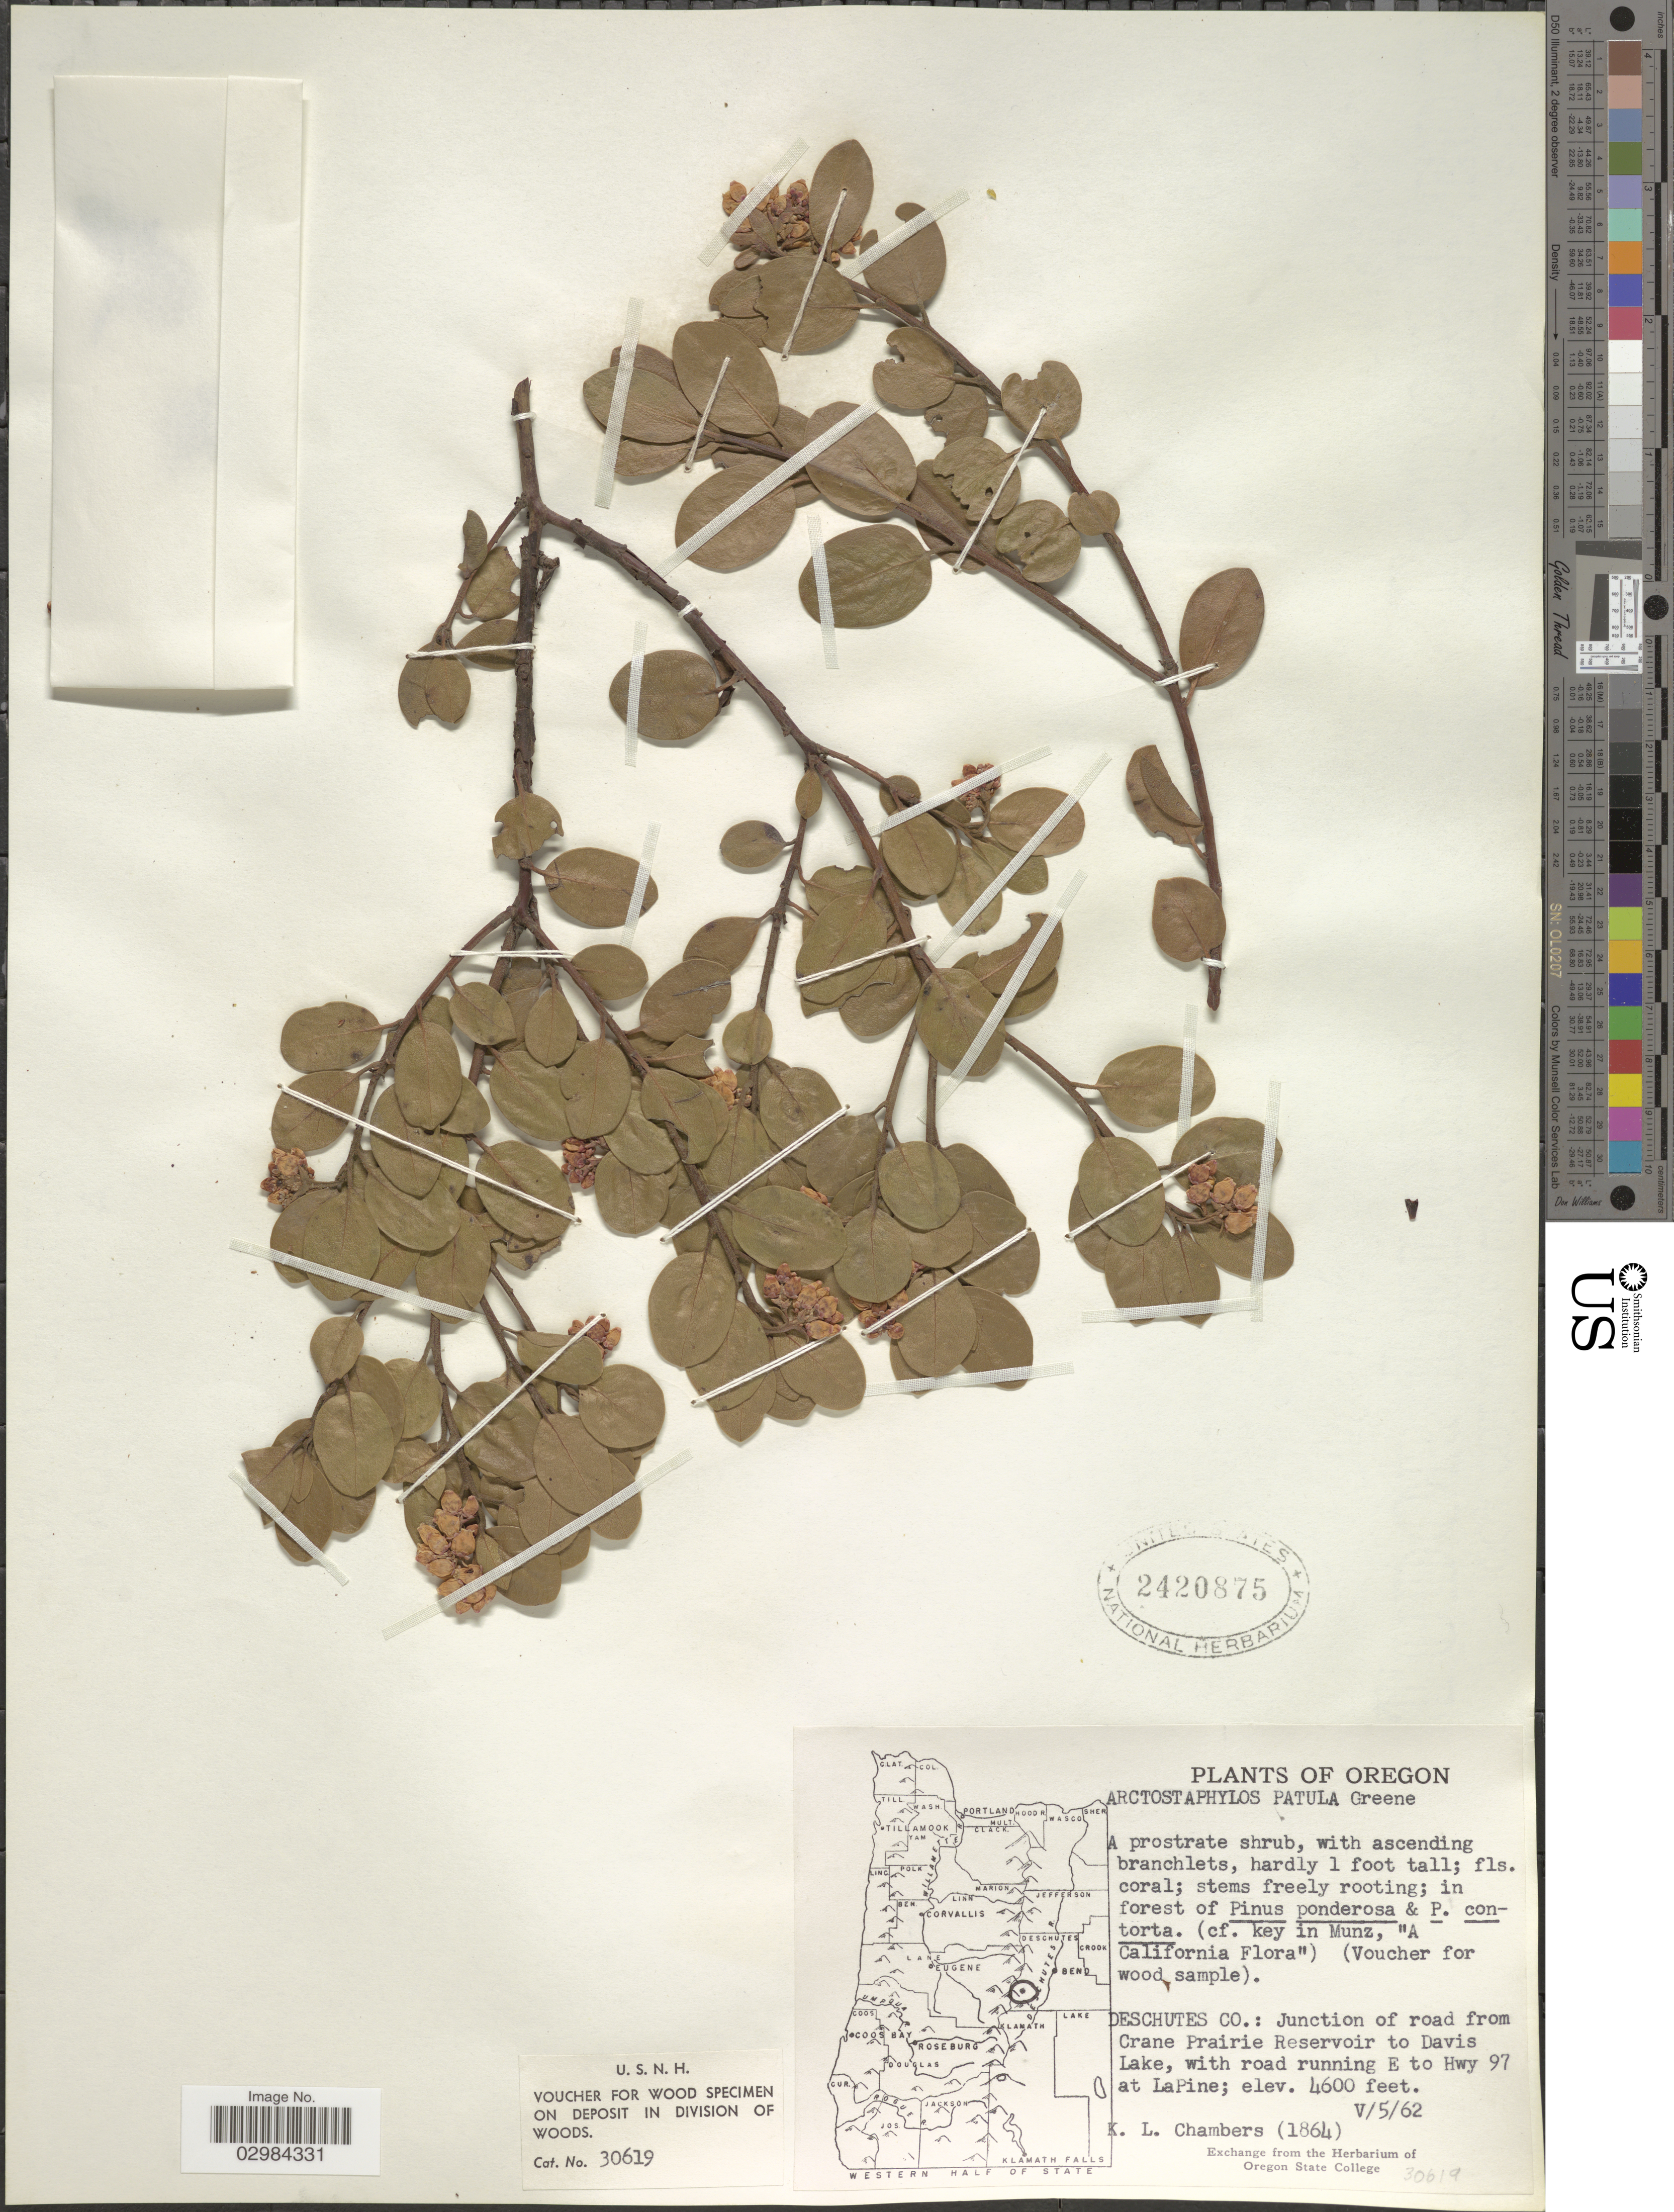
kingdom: Plantae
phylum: Tracheophyta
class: Magnoliopsida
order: Ericales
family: Ericaceae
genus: Arctostaphylos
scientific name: Arctostaphylos patula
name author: Greene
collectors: K. Chambers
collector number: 1864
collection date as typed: Transcribed d/m/y: 5/5/62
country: United States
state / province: Oregon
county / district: Deschutes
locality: Deschutes Co.: Junction of road from Crane Prairie Reservoir to Davis Lake, with road runnin E to Hwy 97 at LaPine.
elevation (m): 1402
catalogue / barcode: US 2420875